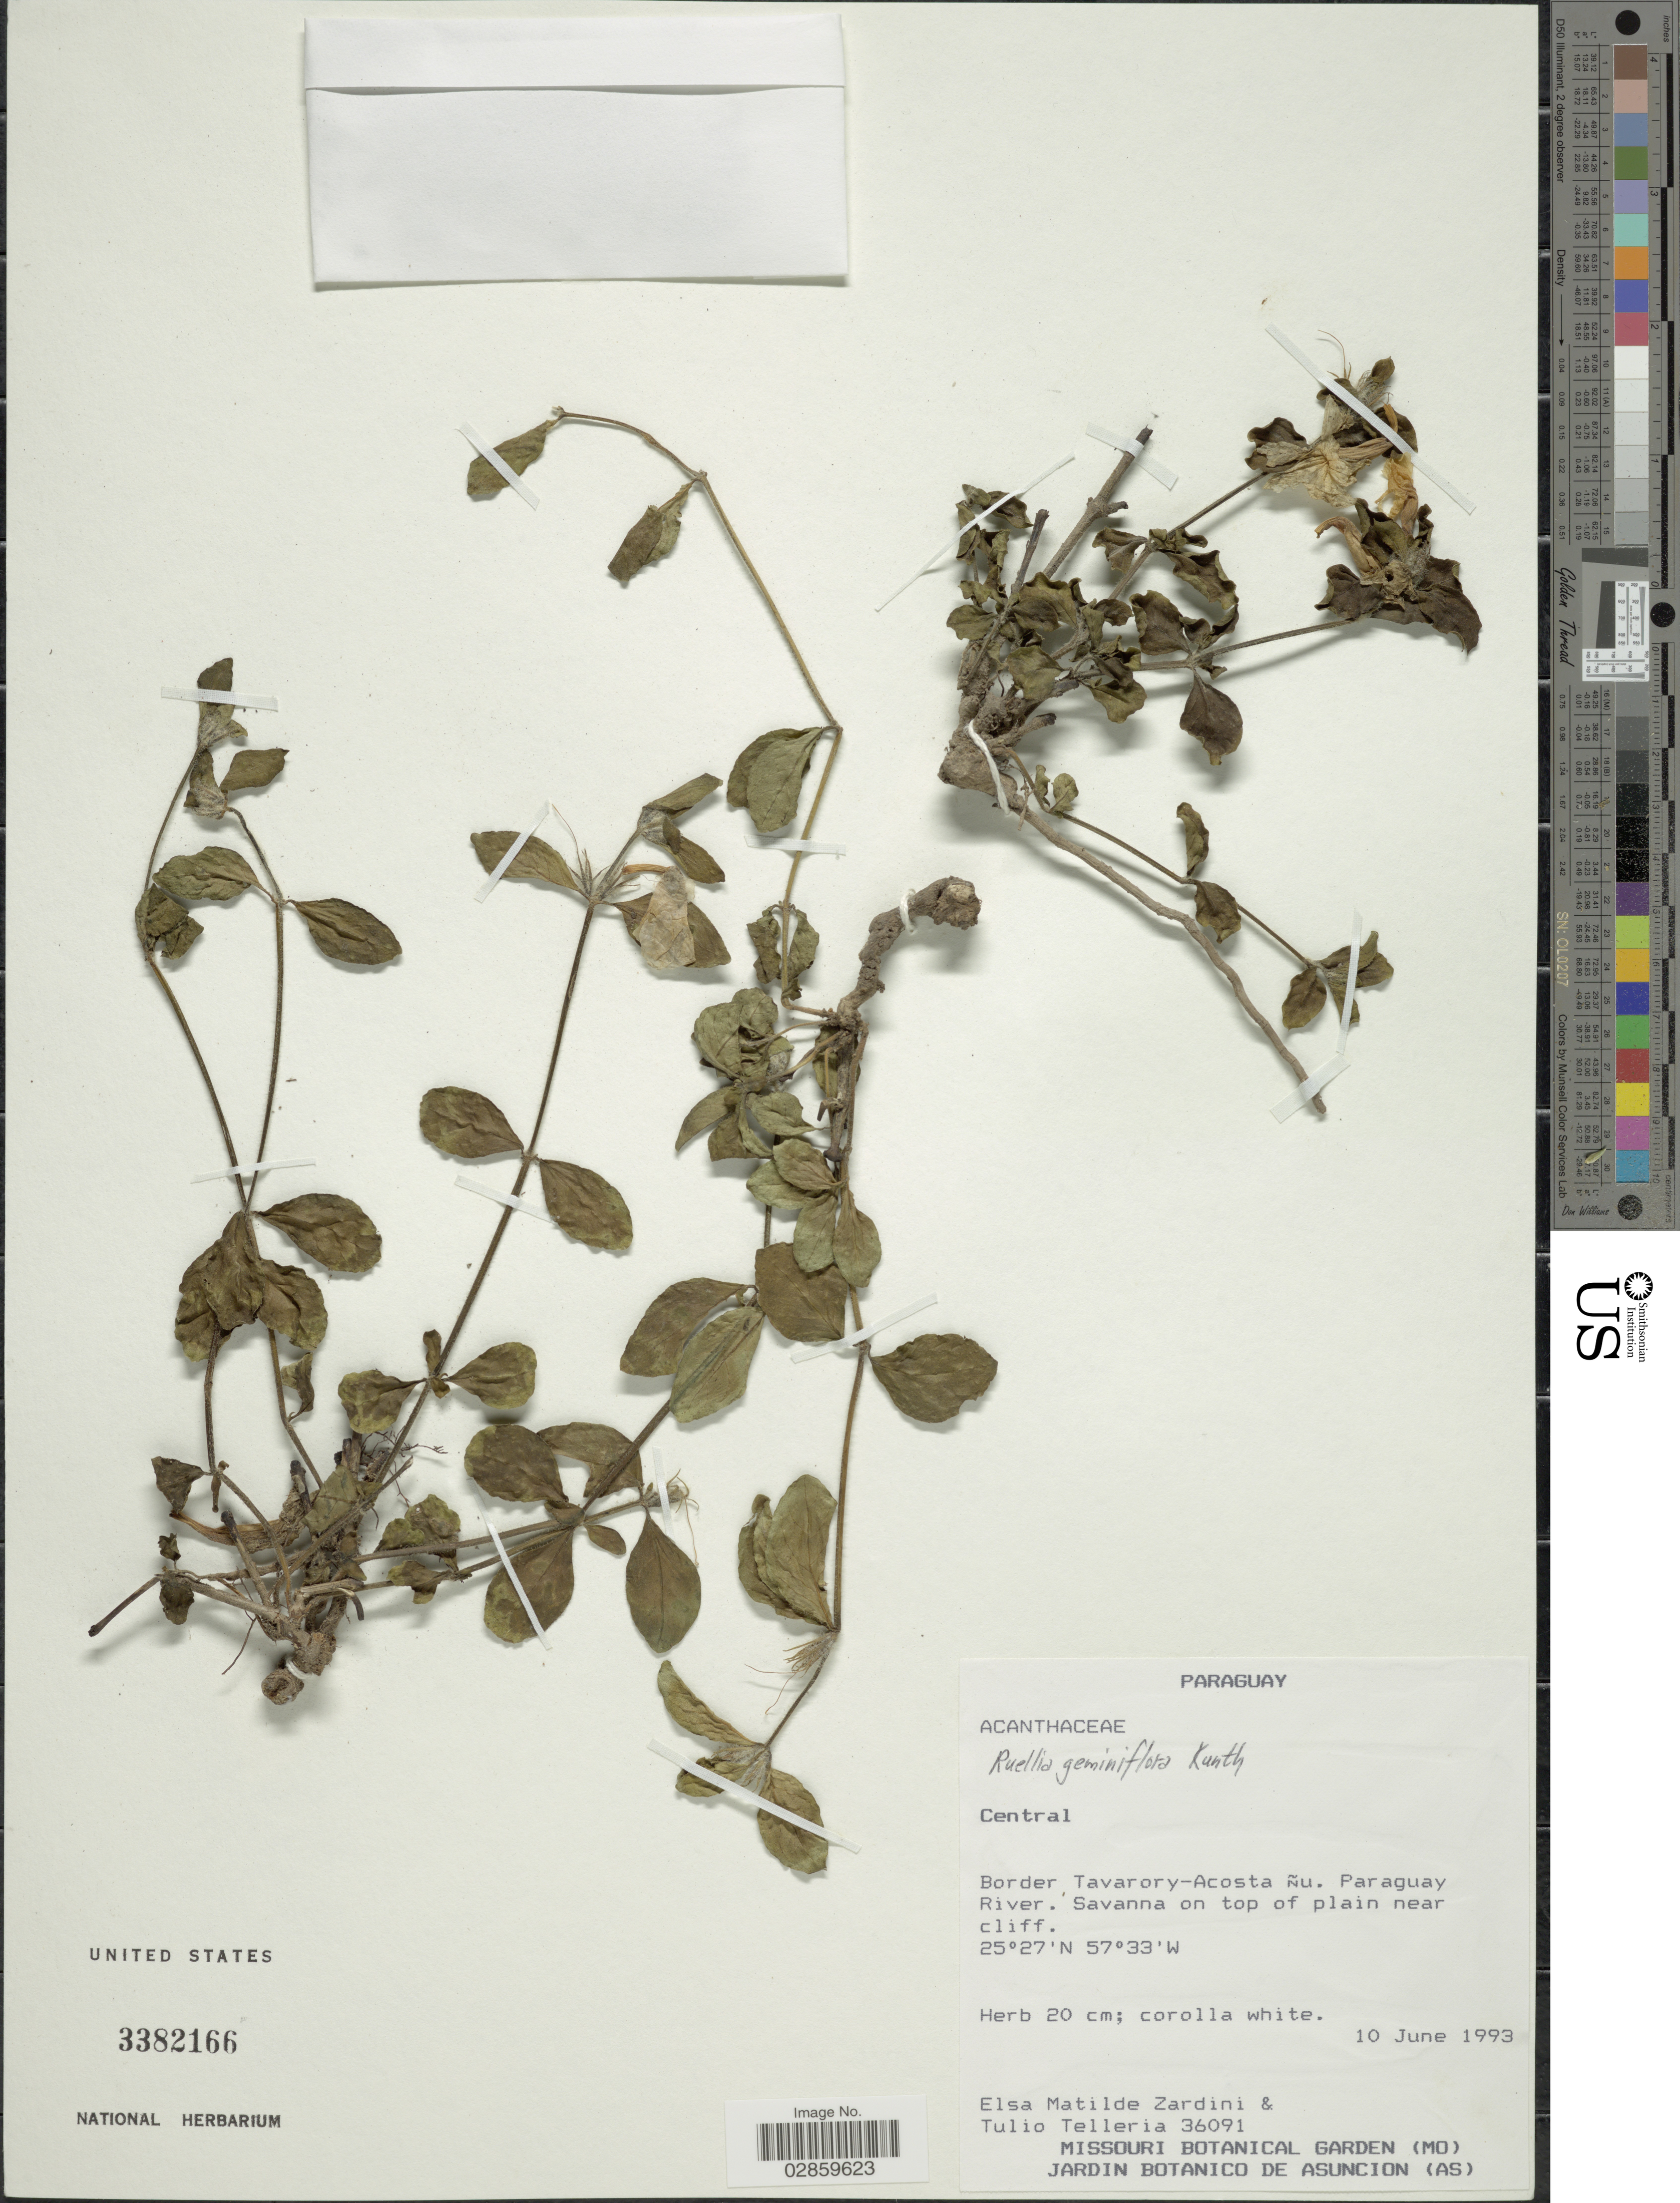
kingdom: Plantae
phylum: Tracheophyta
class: Magnoliopsida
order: Lamiales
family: Acanthaceae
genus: Ruellia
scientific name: Ruellia bulbifera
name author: Lindau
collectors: E. M. Zardini & T. Telleria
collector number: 36091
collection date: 1993-06-10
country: Paraguay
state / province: Central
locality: Border Tavarory-Acosta ñu. Paraguay River.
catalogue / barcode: US 3382166